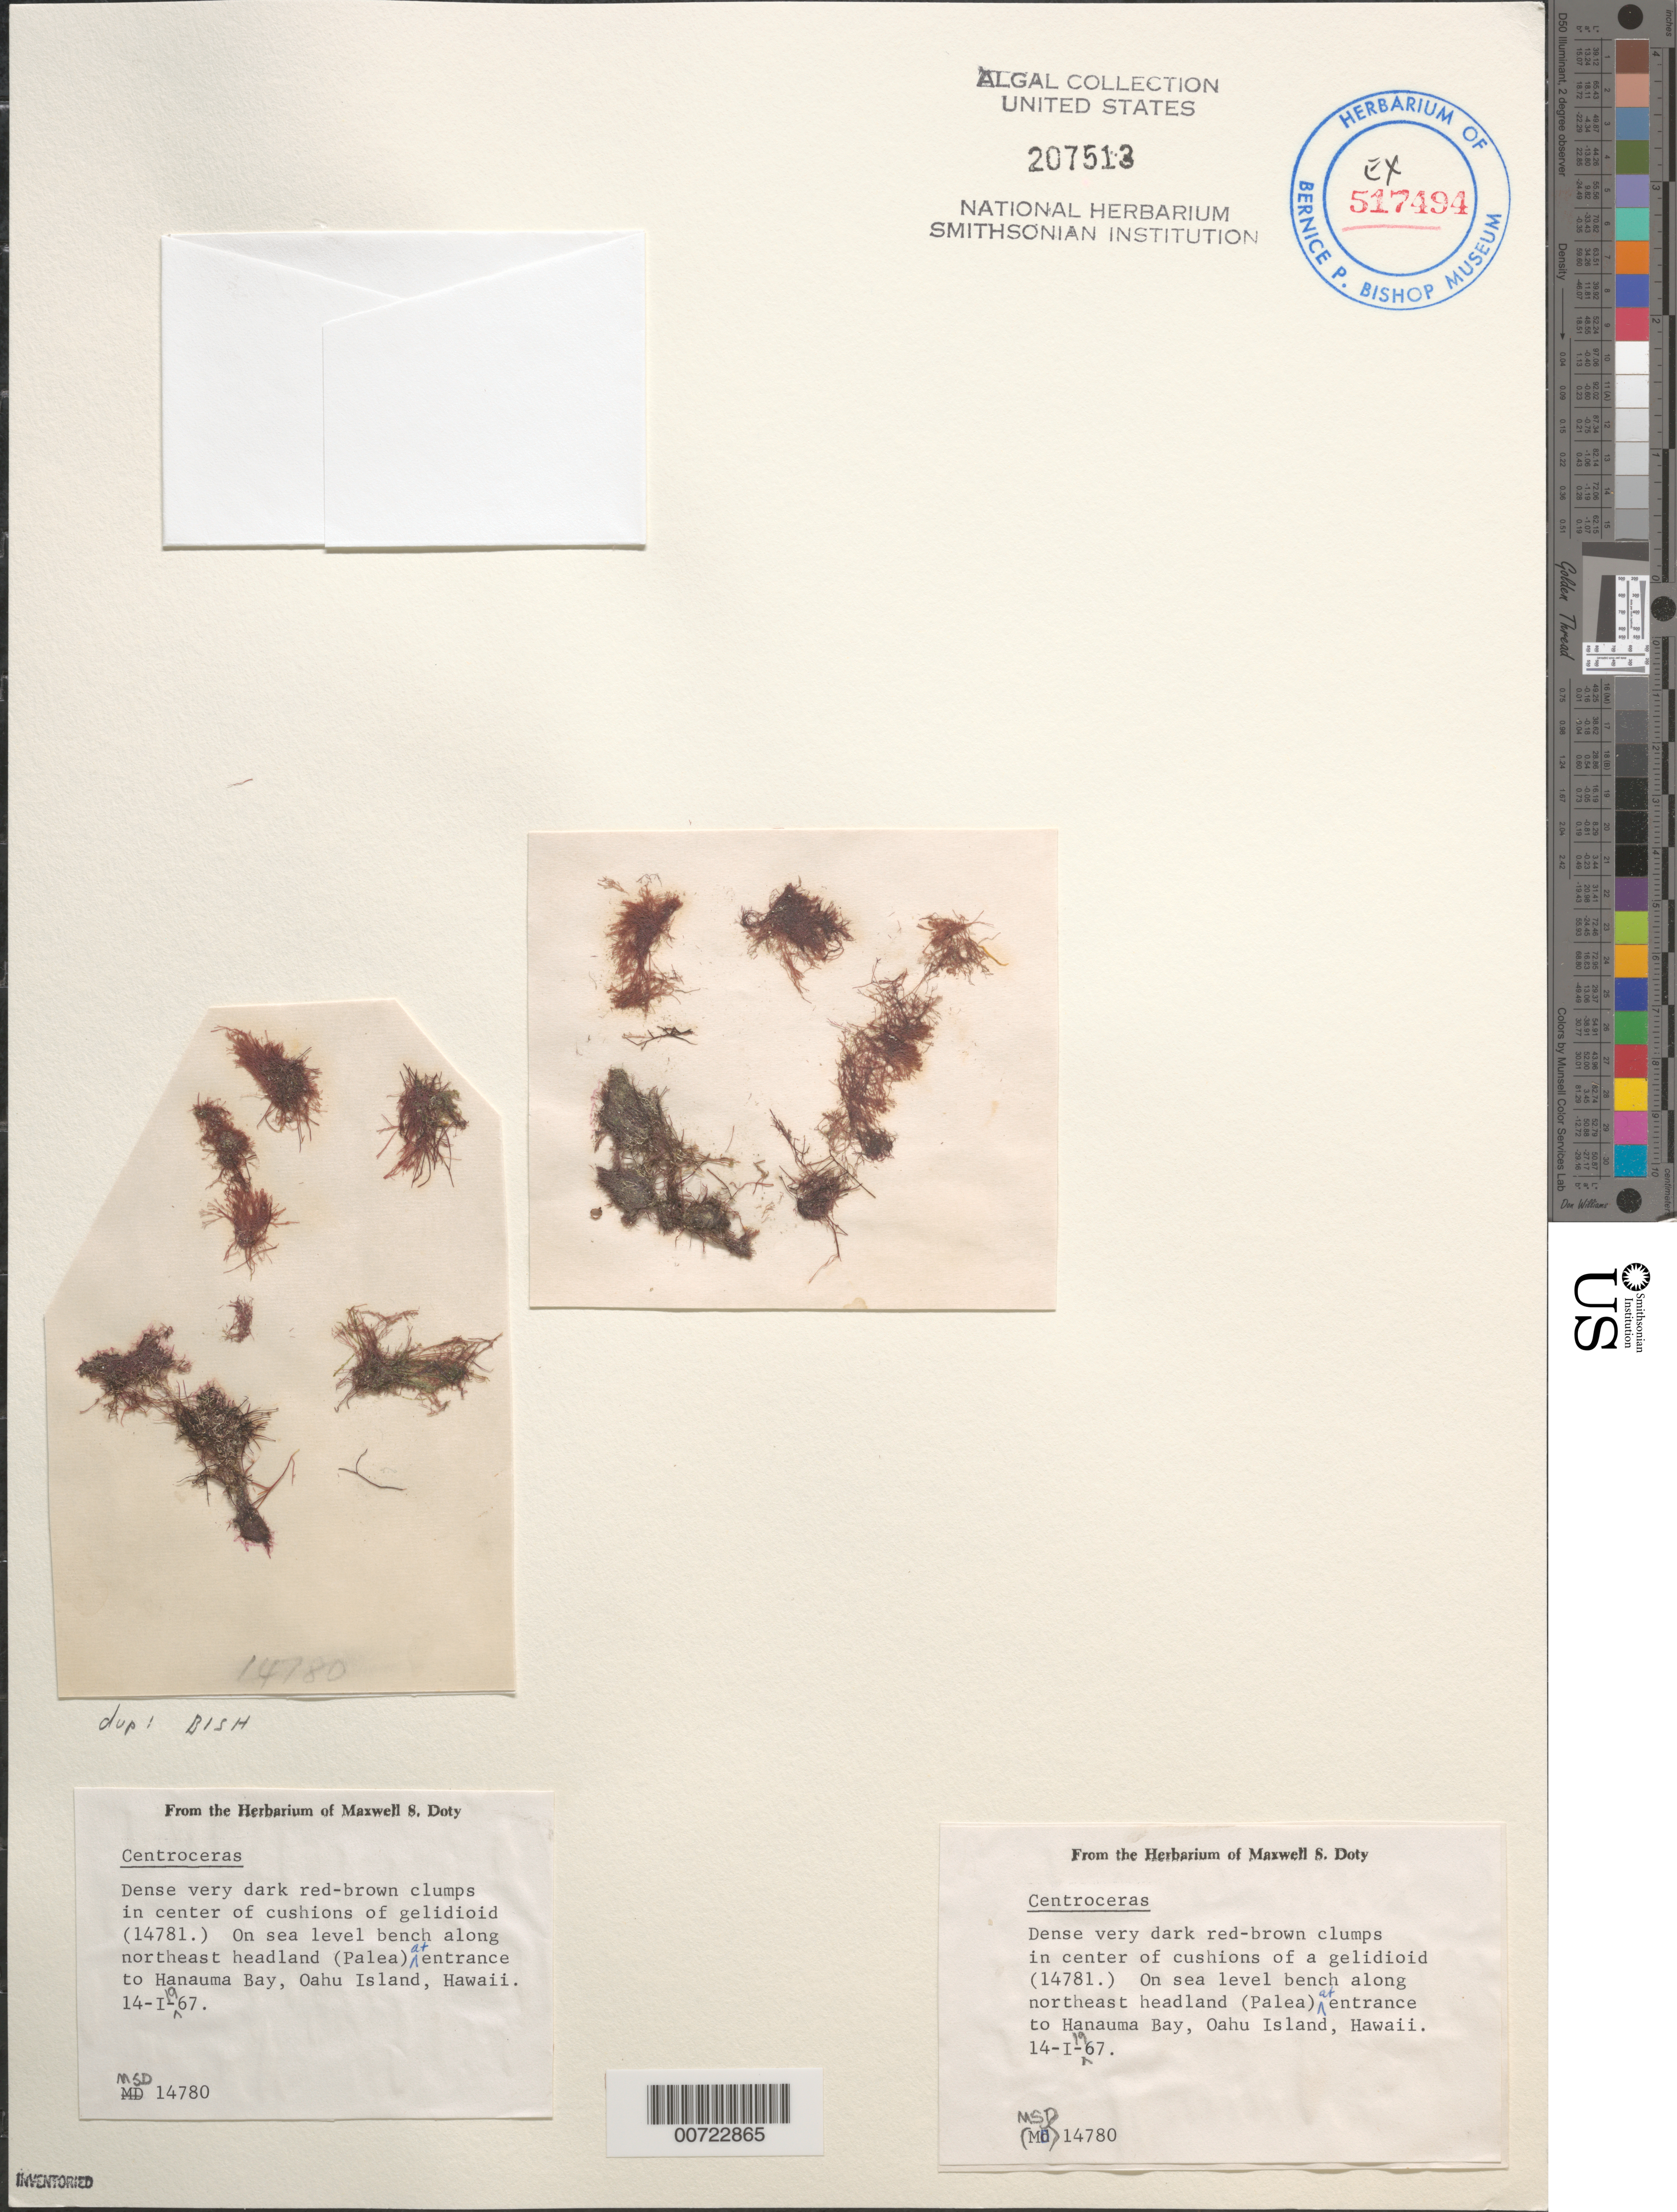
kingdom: Plantae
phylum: Rhodophyta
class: Florideophyceae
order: Ceramiales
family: Ceramiaceae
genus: Centroceras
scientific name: Centroceras sp.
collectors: M. S. Doty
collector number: MSD 14780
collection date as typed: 14 Jan 1967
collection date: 1967-01-14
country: United States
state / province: Hawaii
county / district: Honolulu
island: Oahu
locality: Hanauma Bay entrance, along northeast headland (Palea)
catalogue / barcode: US 207513